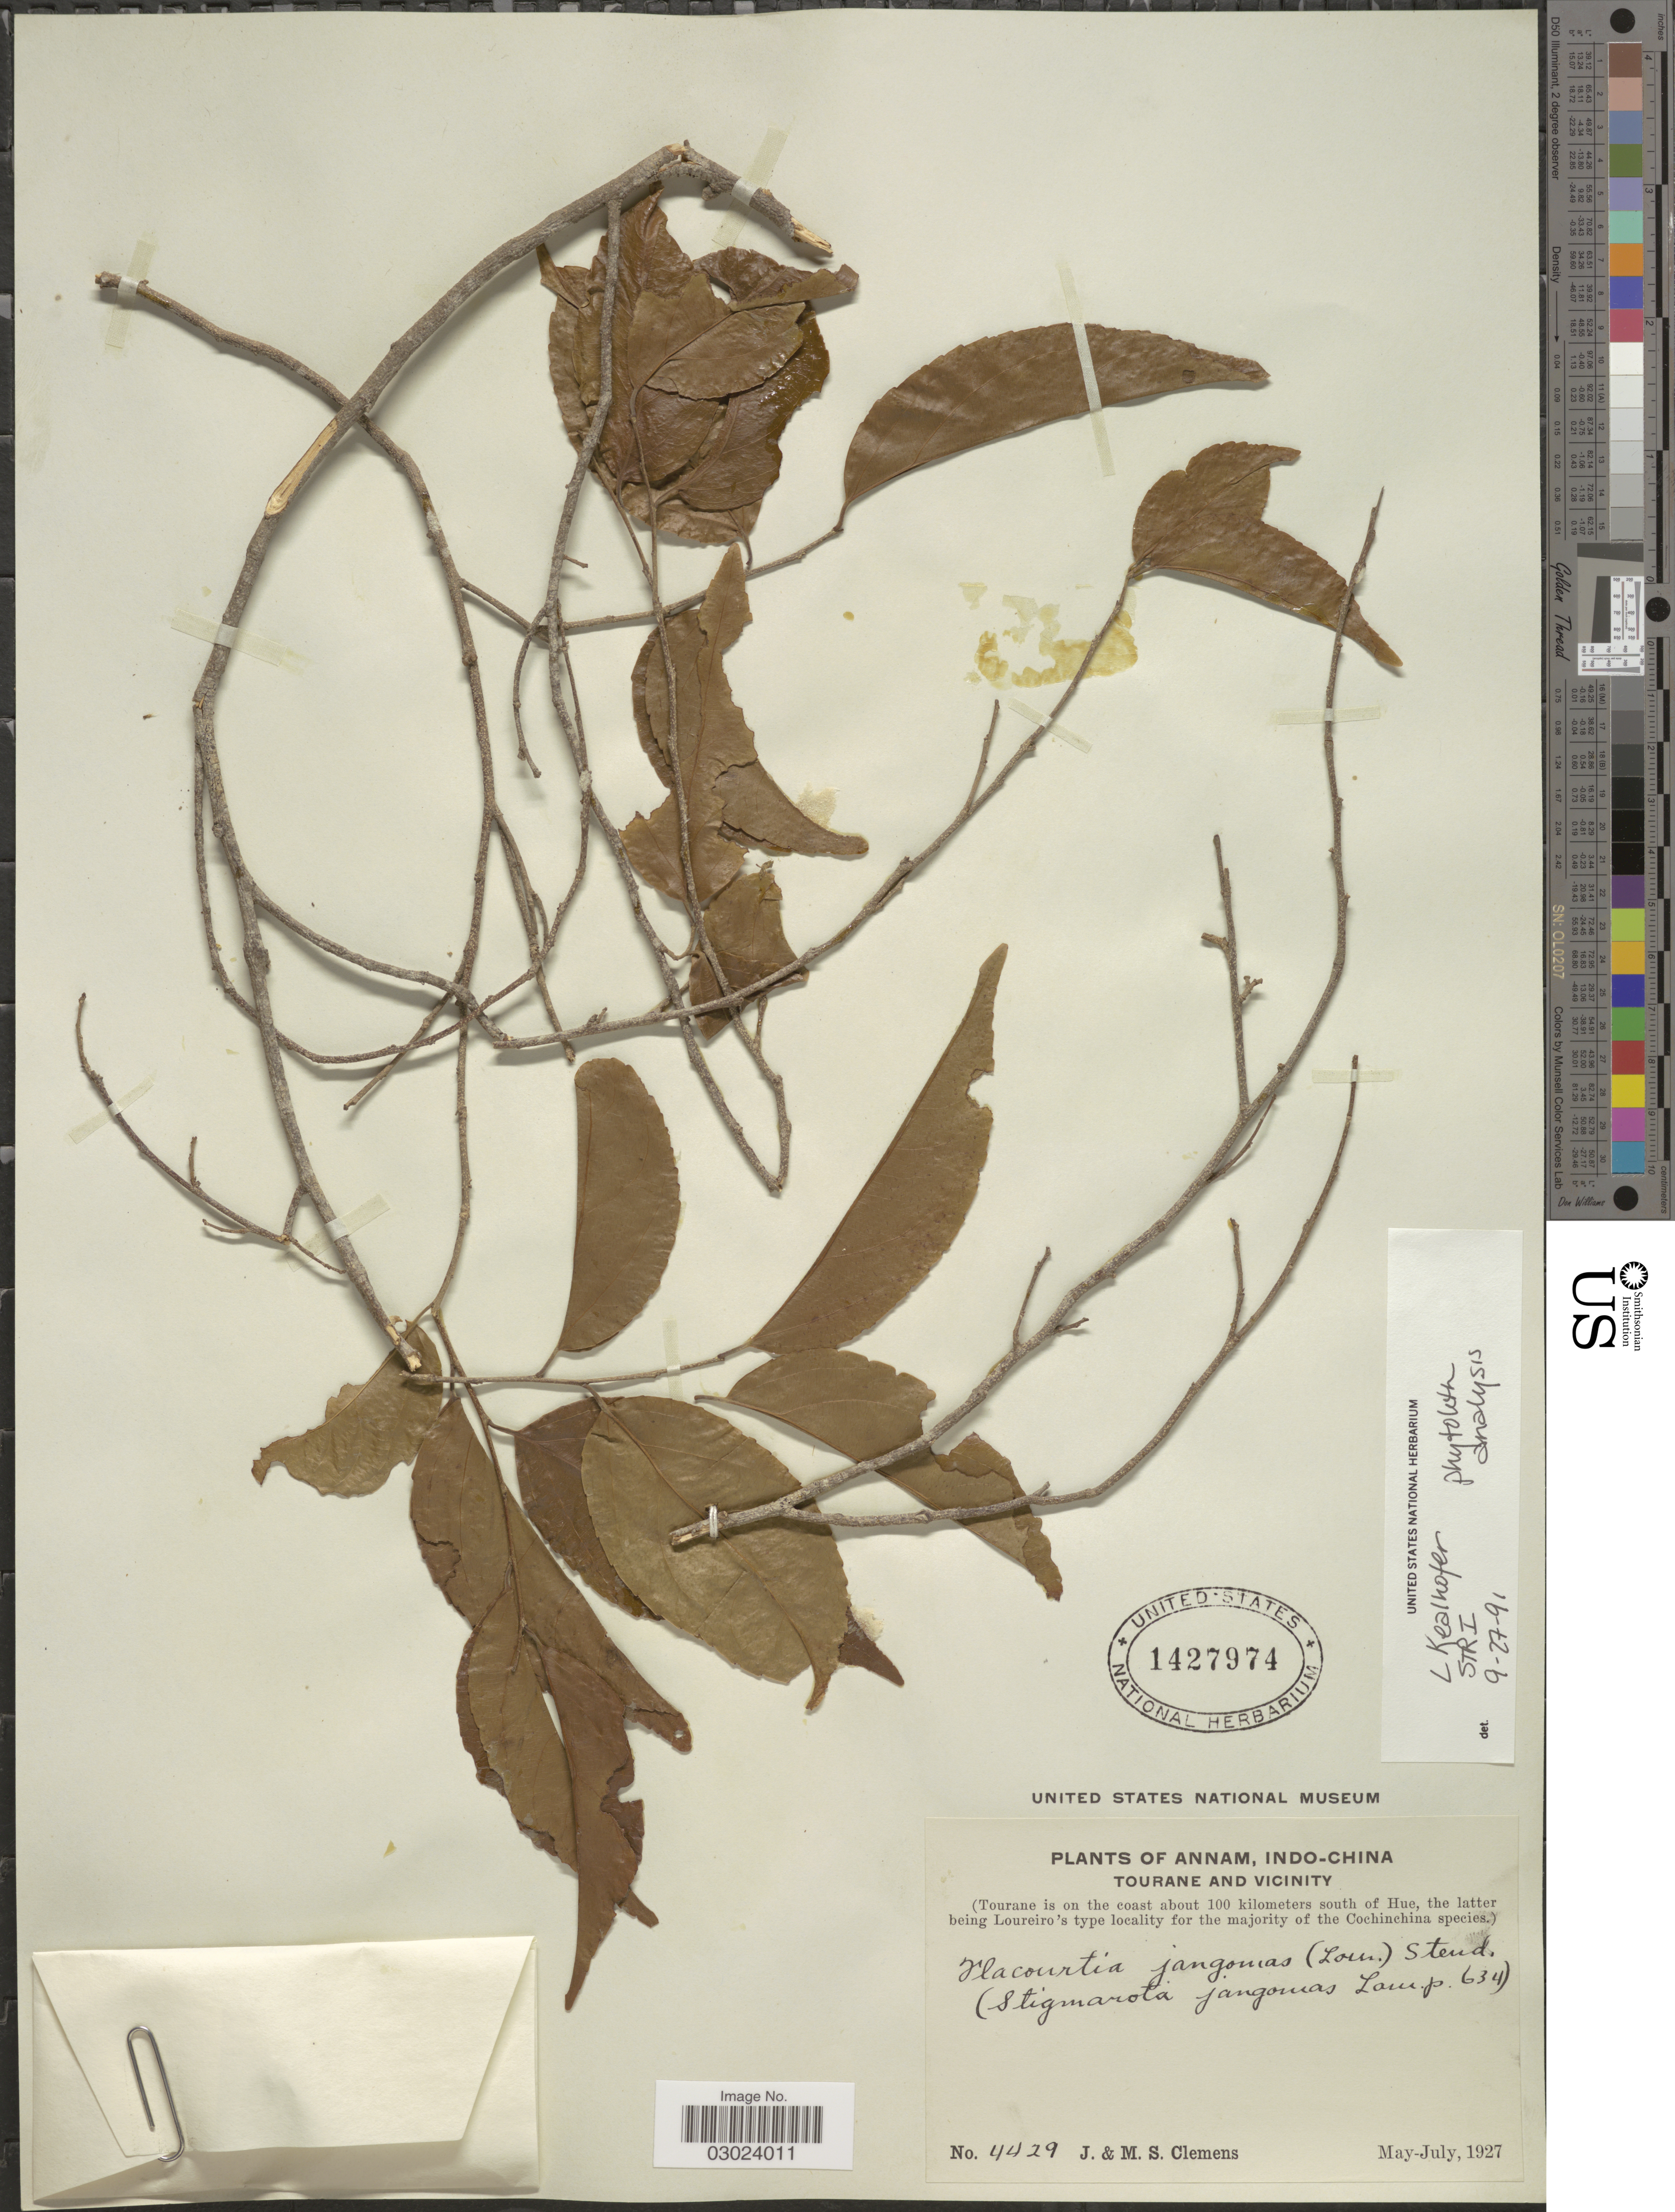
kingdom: Plantae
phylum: Tracheophyta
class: Magnoliopsida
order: Malpighiales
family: Salicaceae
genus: Flacourtia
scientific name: Flacourtia kinabaluensis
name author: Sleumer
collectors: J. Clemens & M. S. Clemens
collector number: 4429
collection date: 1927-05/1927-07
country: Vietnam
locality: Annam, Indo-China. Tourane and Vicinity. Tourane is on the coast about 100 kilometers south of Hue.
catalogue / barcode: US 1427974